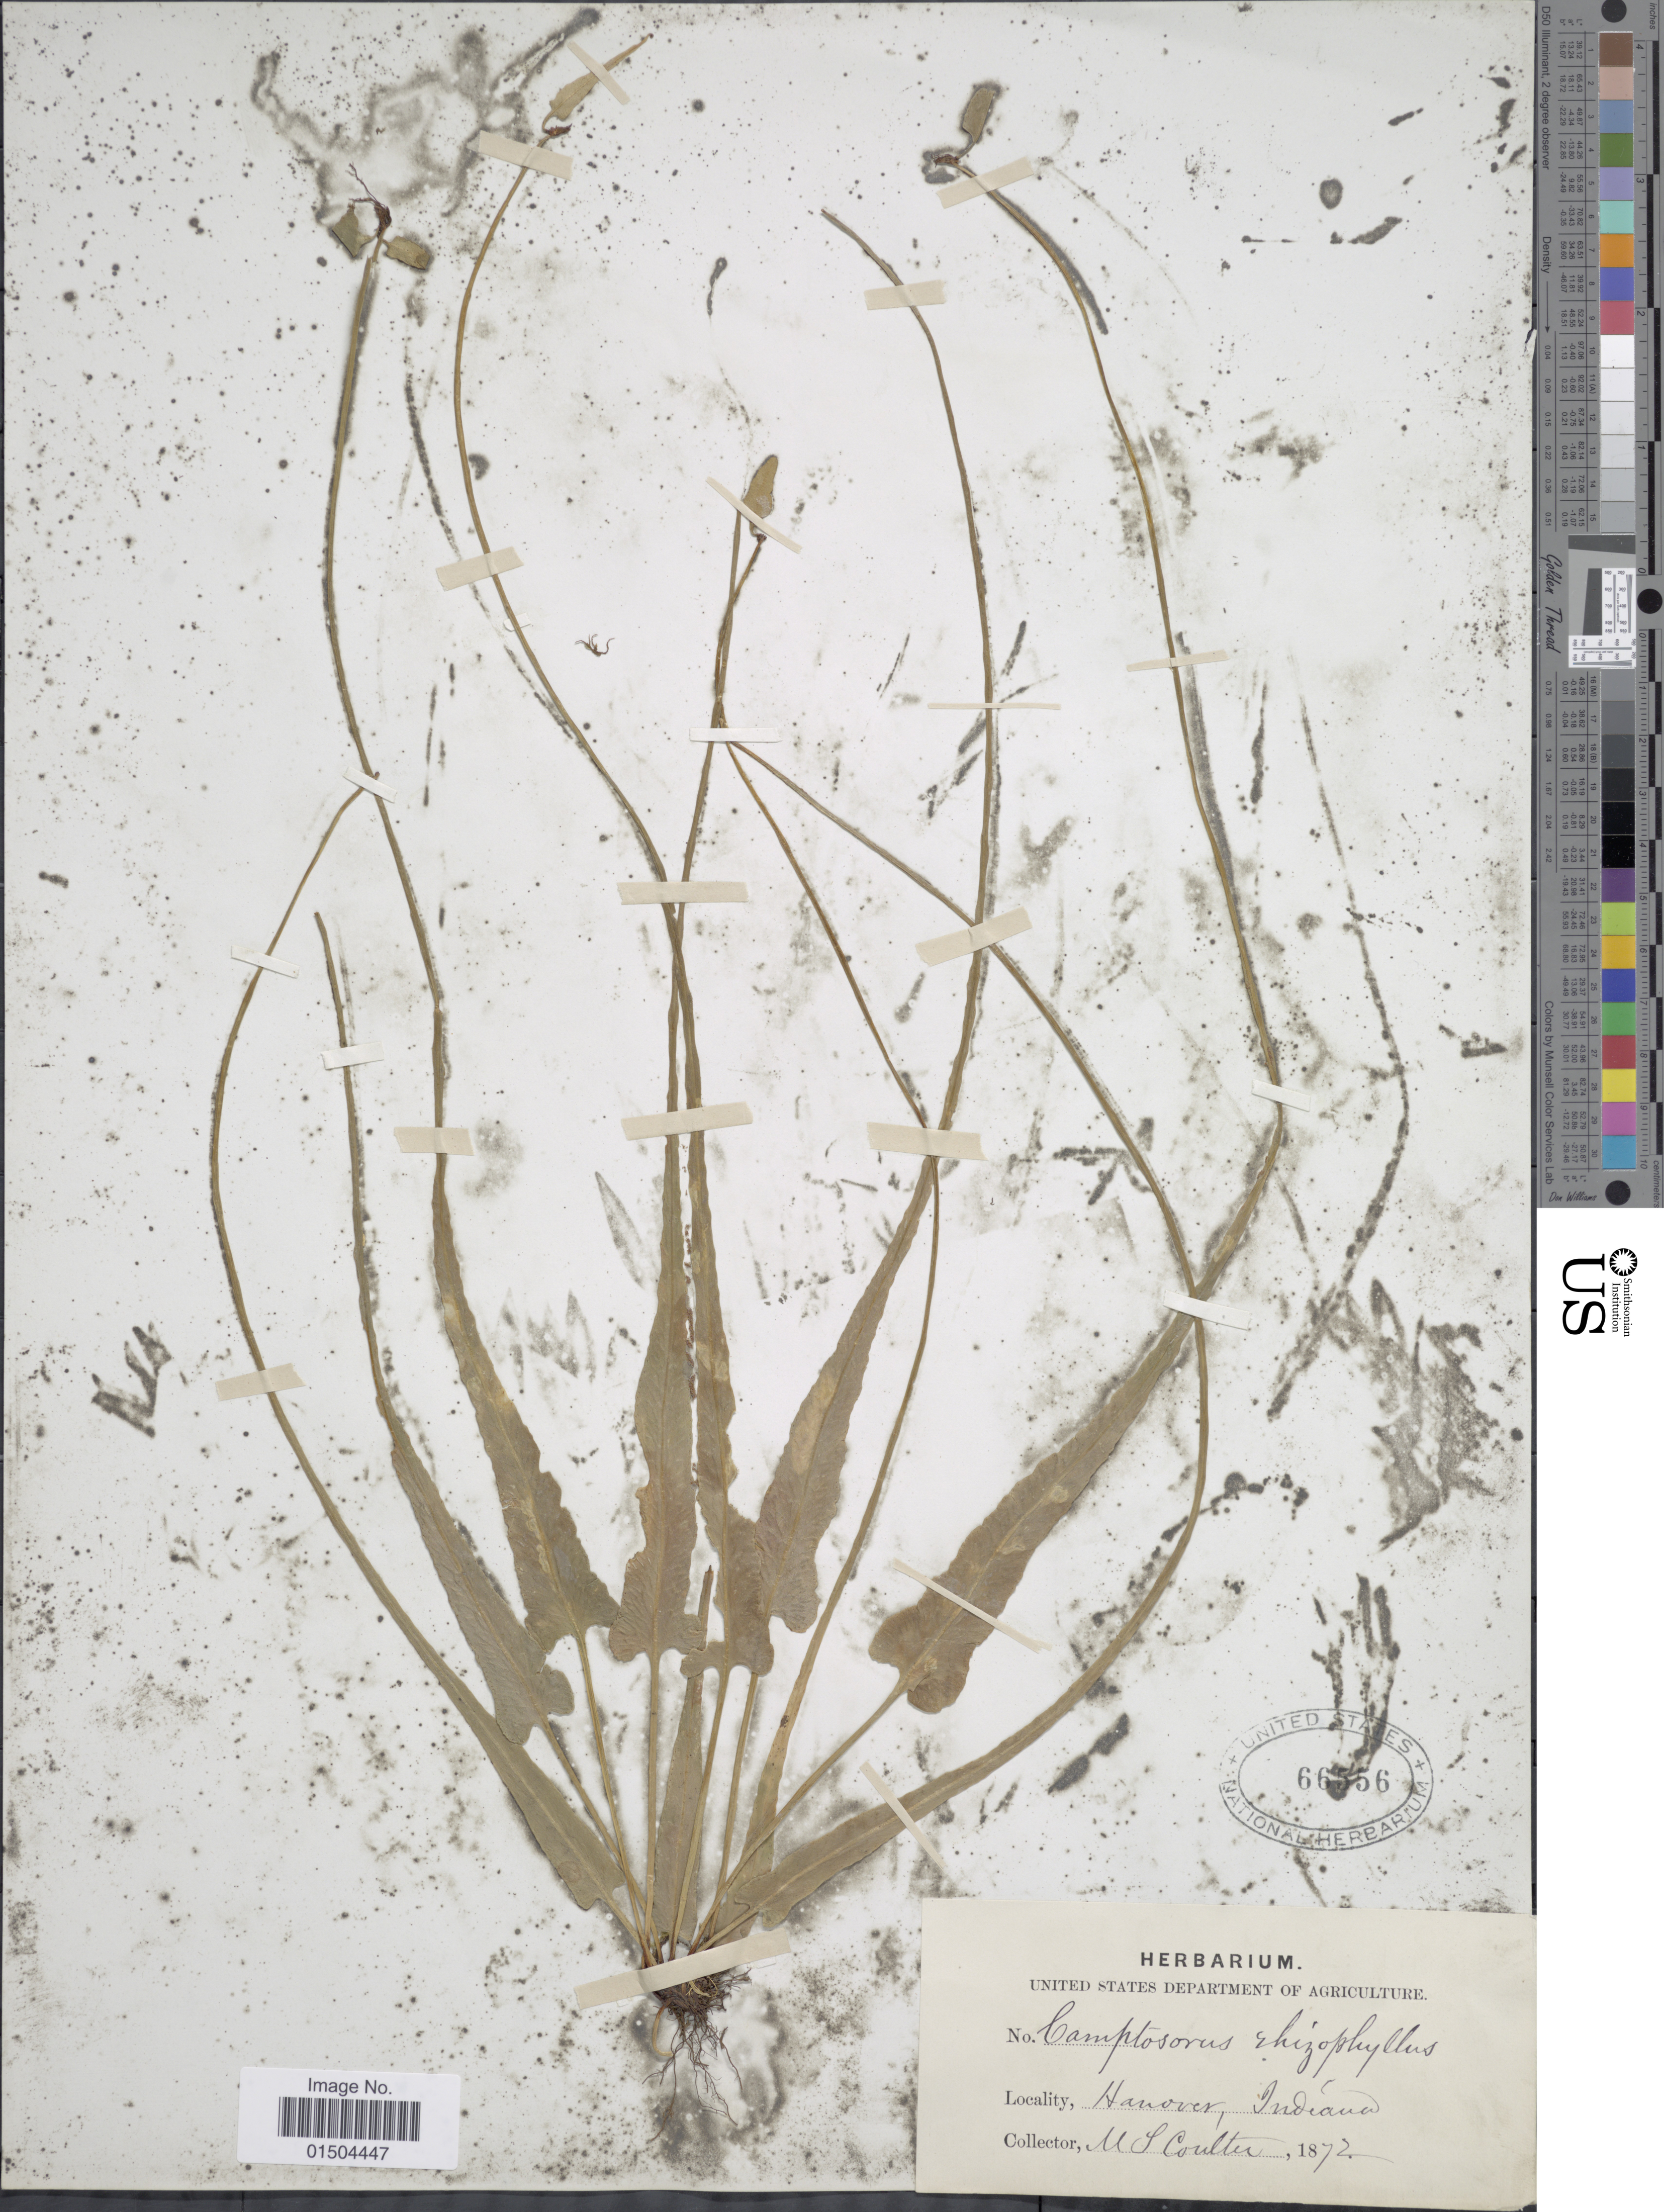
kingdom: Plantae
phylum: Tracheophyta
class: Polypodiopsida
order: Polypodiales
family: Aspleniaceae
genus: Asplenium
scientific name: Asplenium rhizophyllum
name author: L.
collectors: M. Coulter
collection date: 1872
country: United States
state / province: Indiana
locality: Hanover.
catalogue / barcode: US 66556